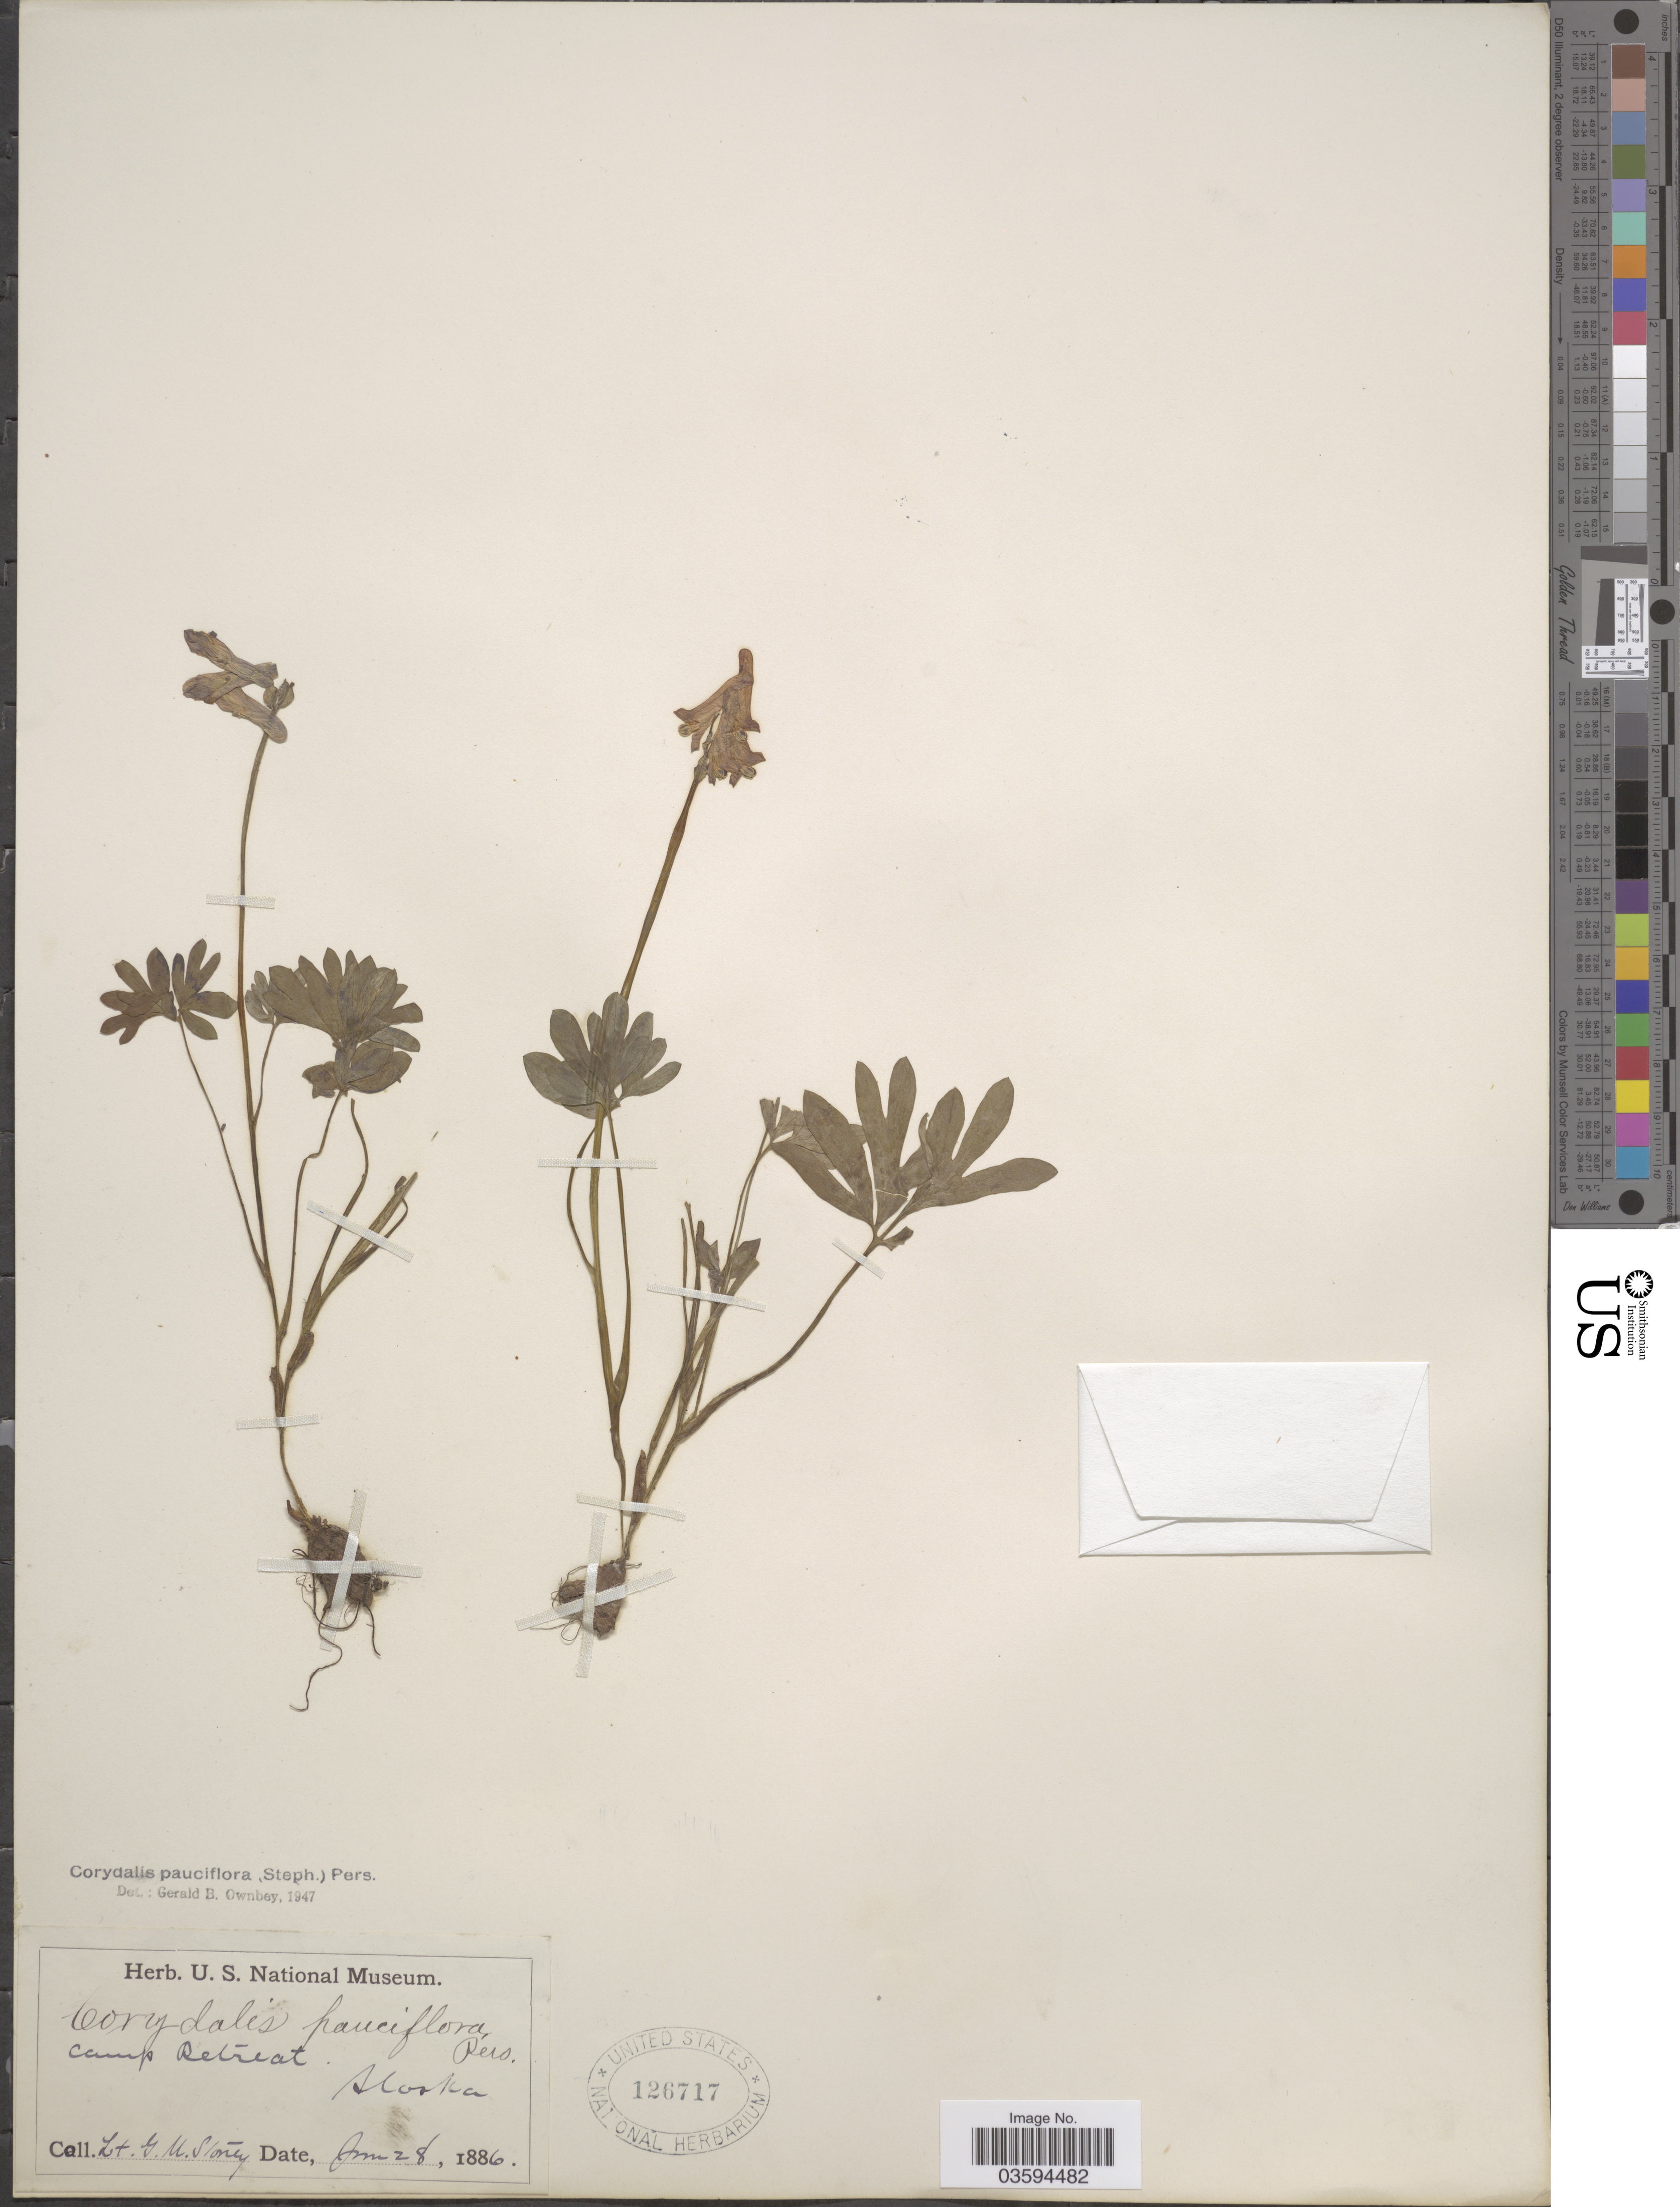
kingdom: Plantae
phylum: Tracheophyta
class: Magnoliopsida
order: Ranunculales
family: Papaveraceae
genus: Corydalis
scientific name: Corydalis pauciflora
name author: (Stephan) Pers.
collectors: G. Stoney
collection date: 1886-06-28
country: United States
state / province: Alaska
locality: Camp Retreat.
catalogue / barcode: US 126717